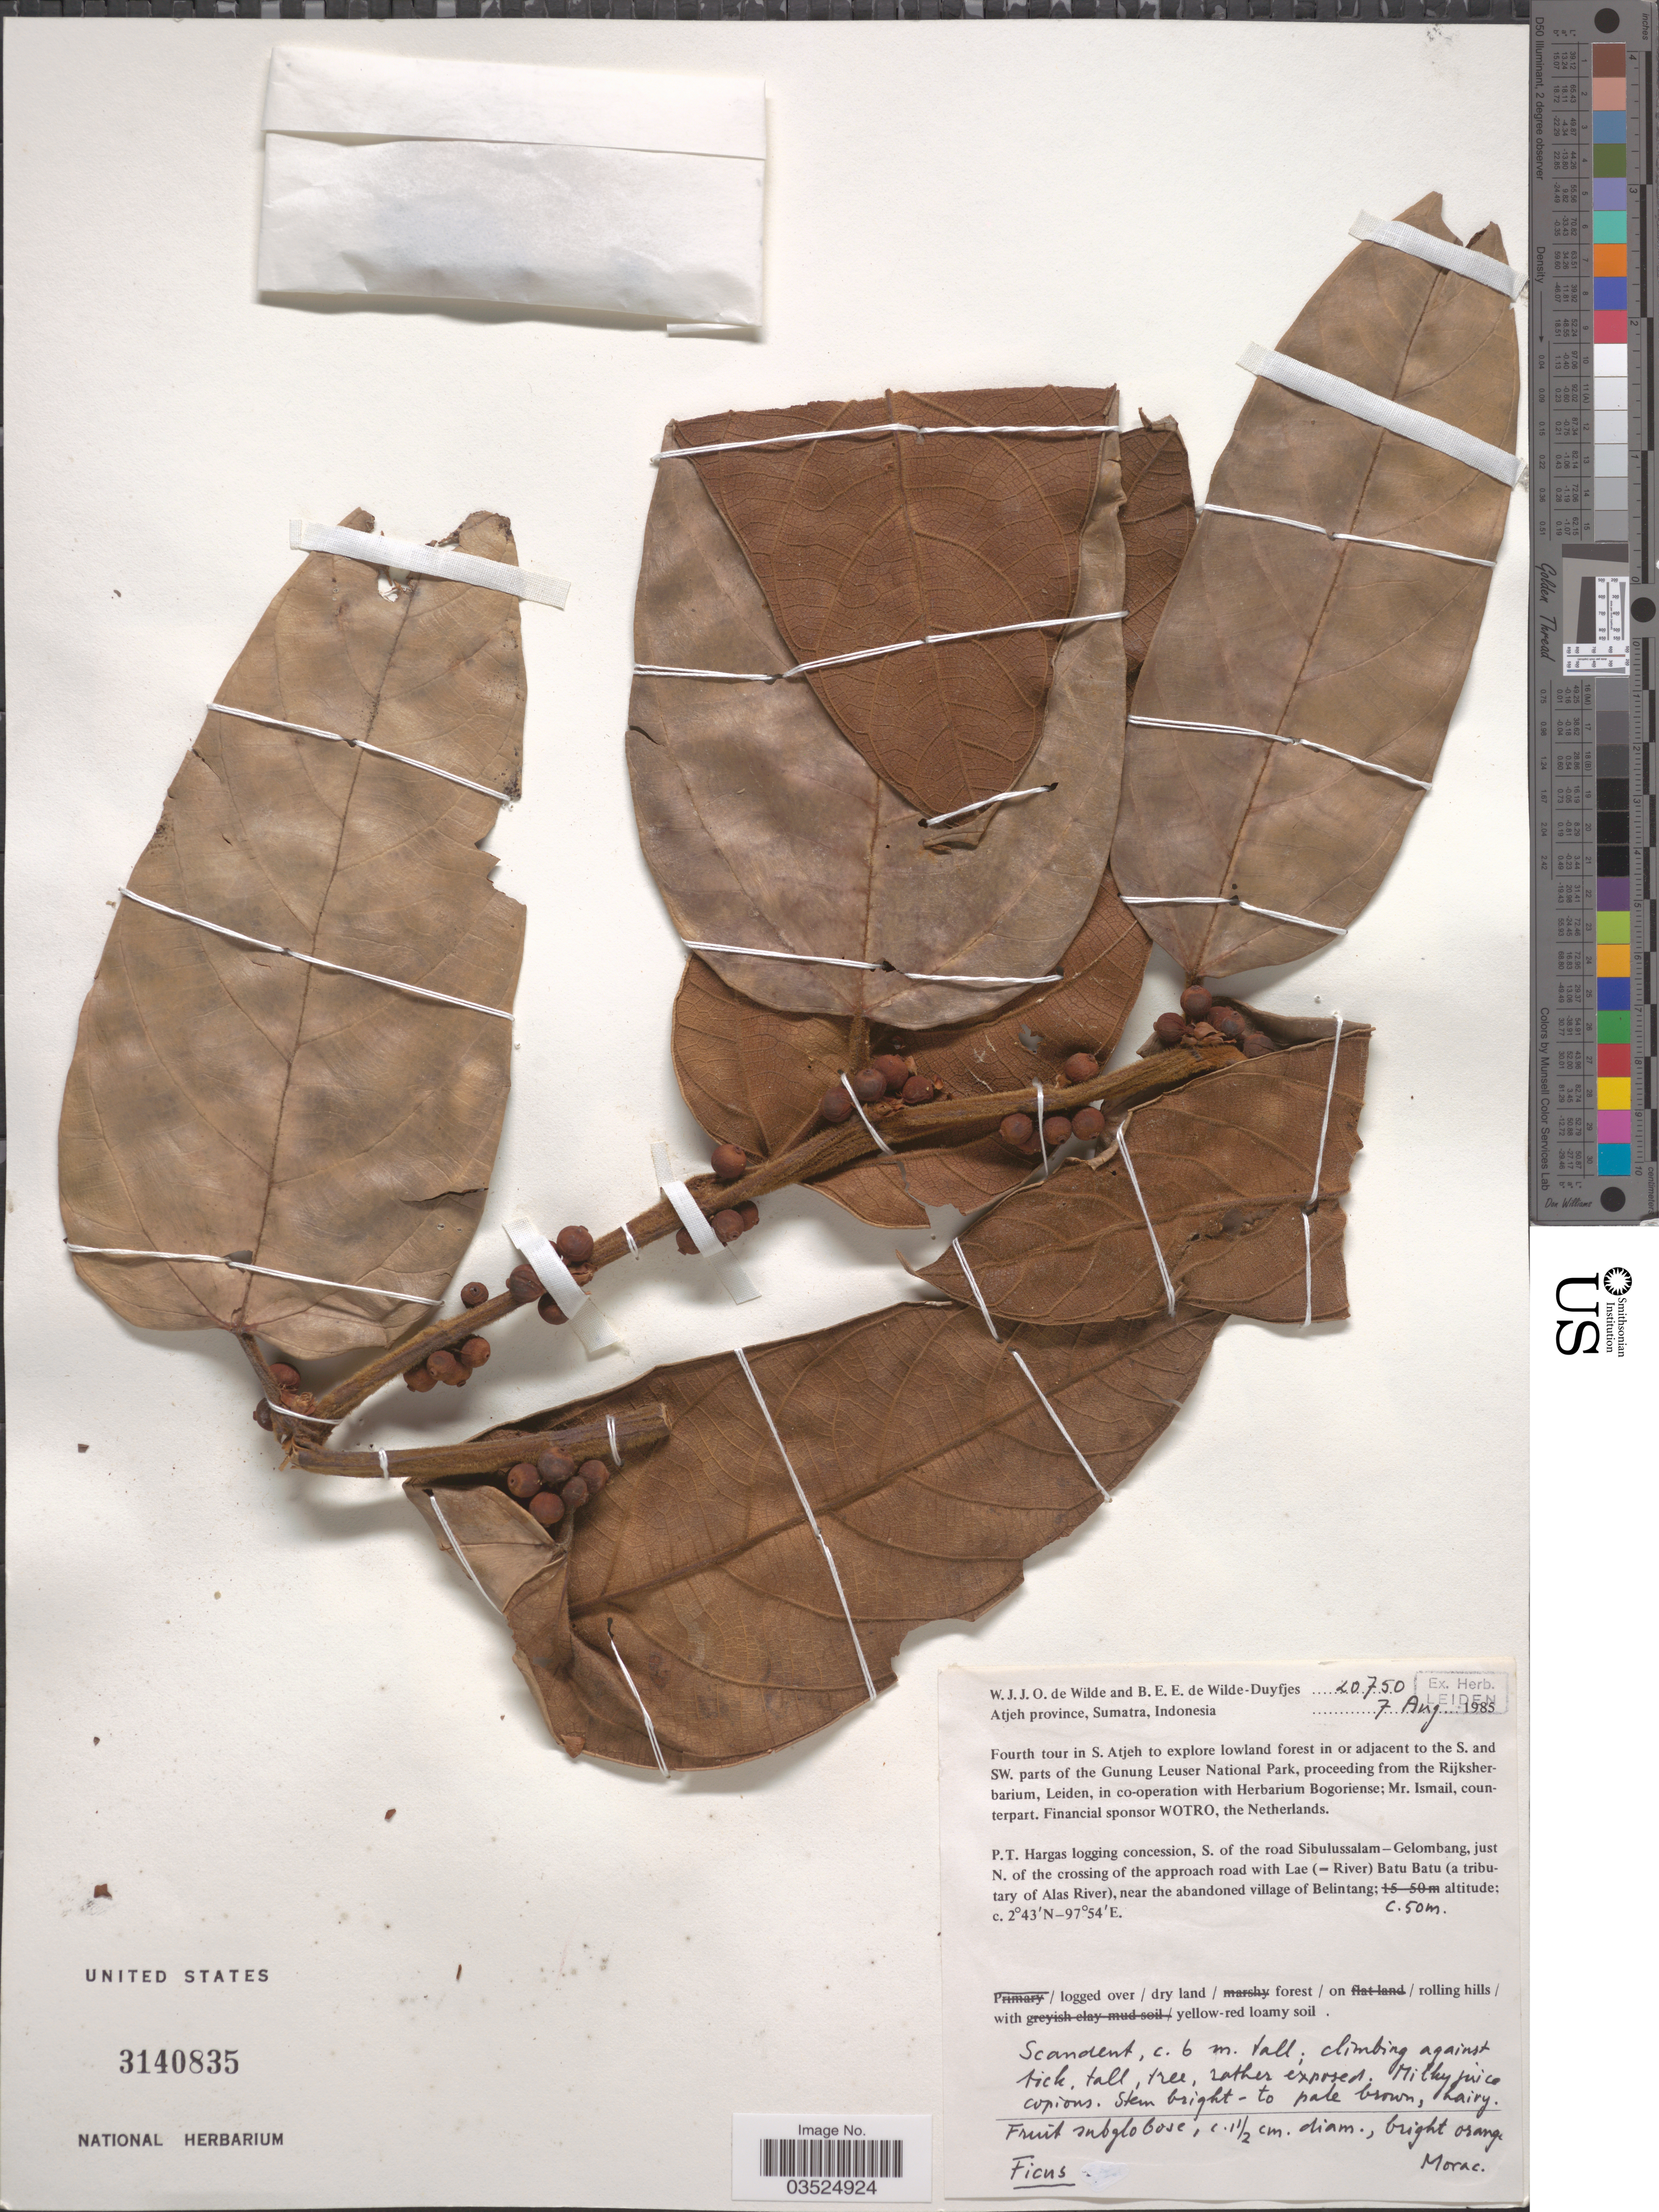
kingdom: Plantae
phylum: Tracheophyta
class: Magnoliopsida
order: Rosales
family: Moraceae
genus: Ficus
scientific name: Ficus sp.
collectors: W. J. de Wilde & B. E. de Wilde-Duyfjes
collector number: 20750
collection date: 1985-08-07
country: Indonesia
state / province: Sumatra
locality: Atjeh province. Fourth tour in S. Atjeh to explore lowland forest in or adjacent to the S. and SW. parts of the Gunung Leuser National Park. P.T. Hargas logging concession, S. of the road Sibulussalam - Gelombang, just N. of the crossing of the approach road with Lae (=River) Batu Batu (a tributary of Alas River), near the abandoned village of Belintang.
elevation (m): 50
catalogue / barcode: US 3140835